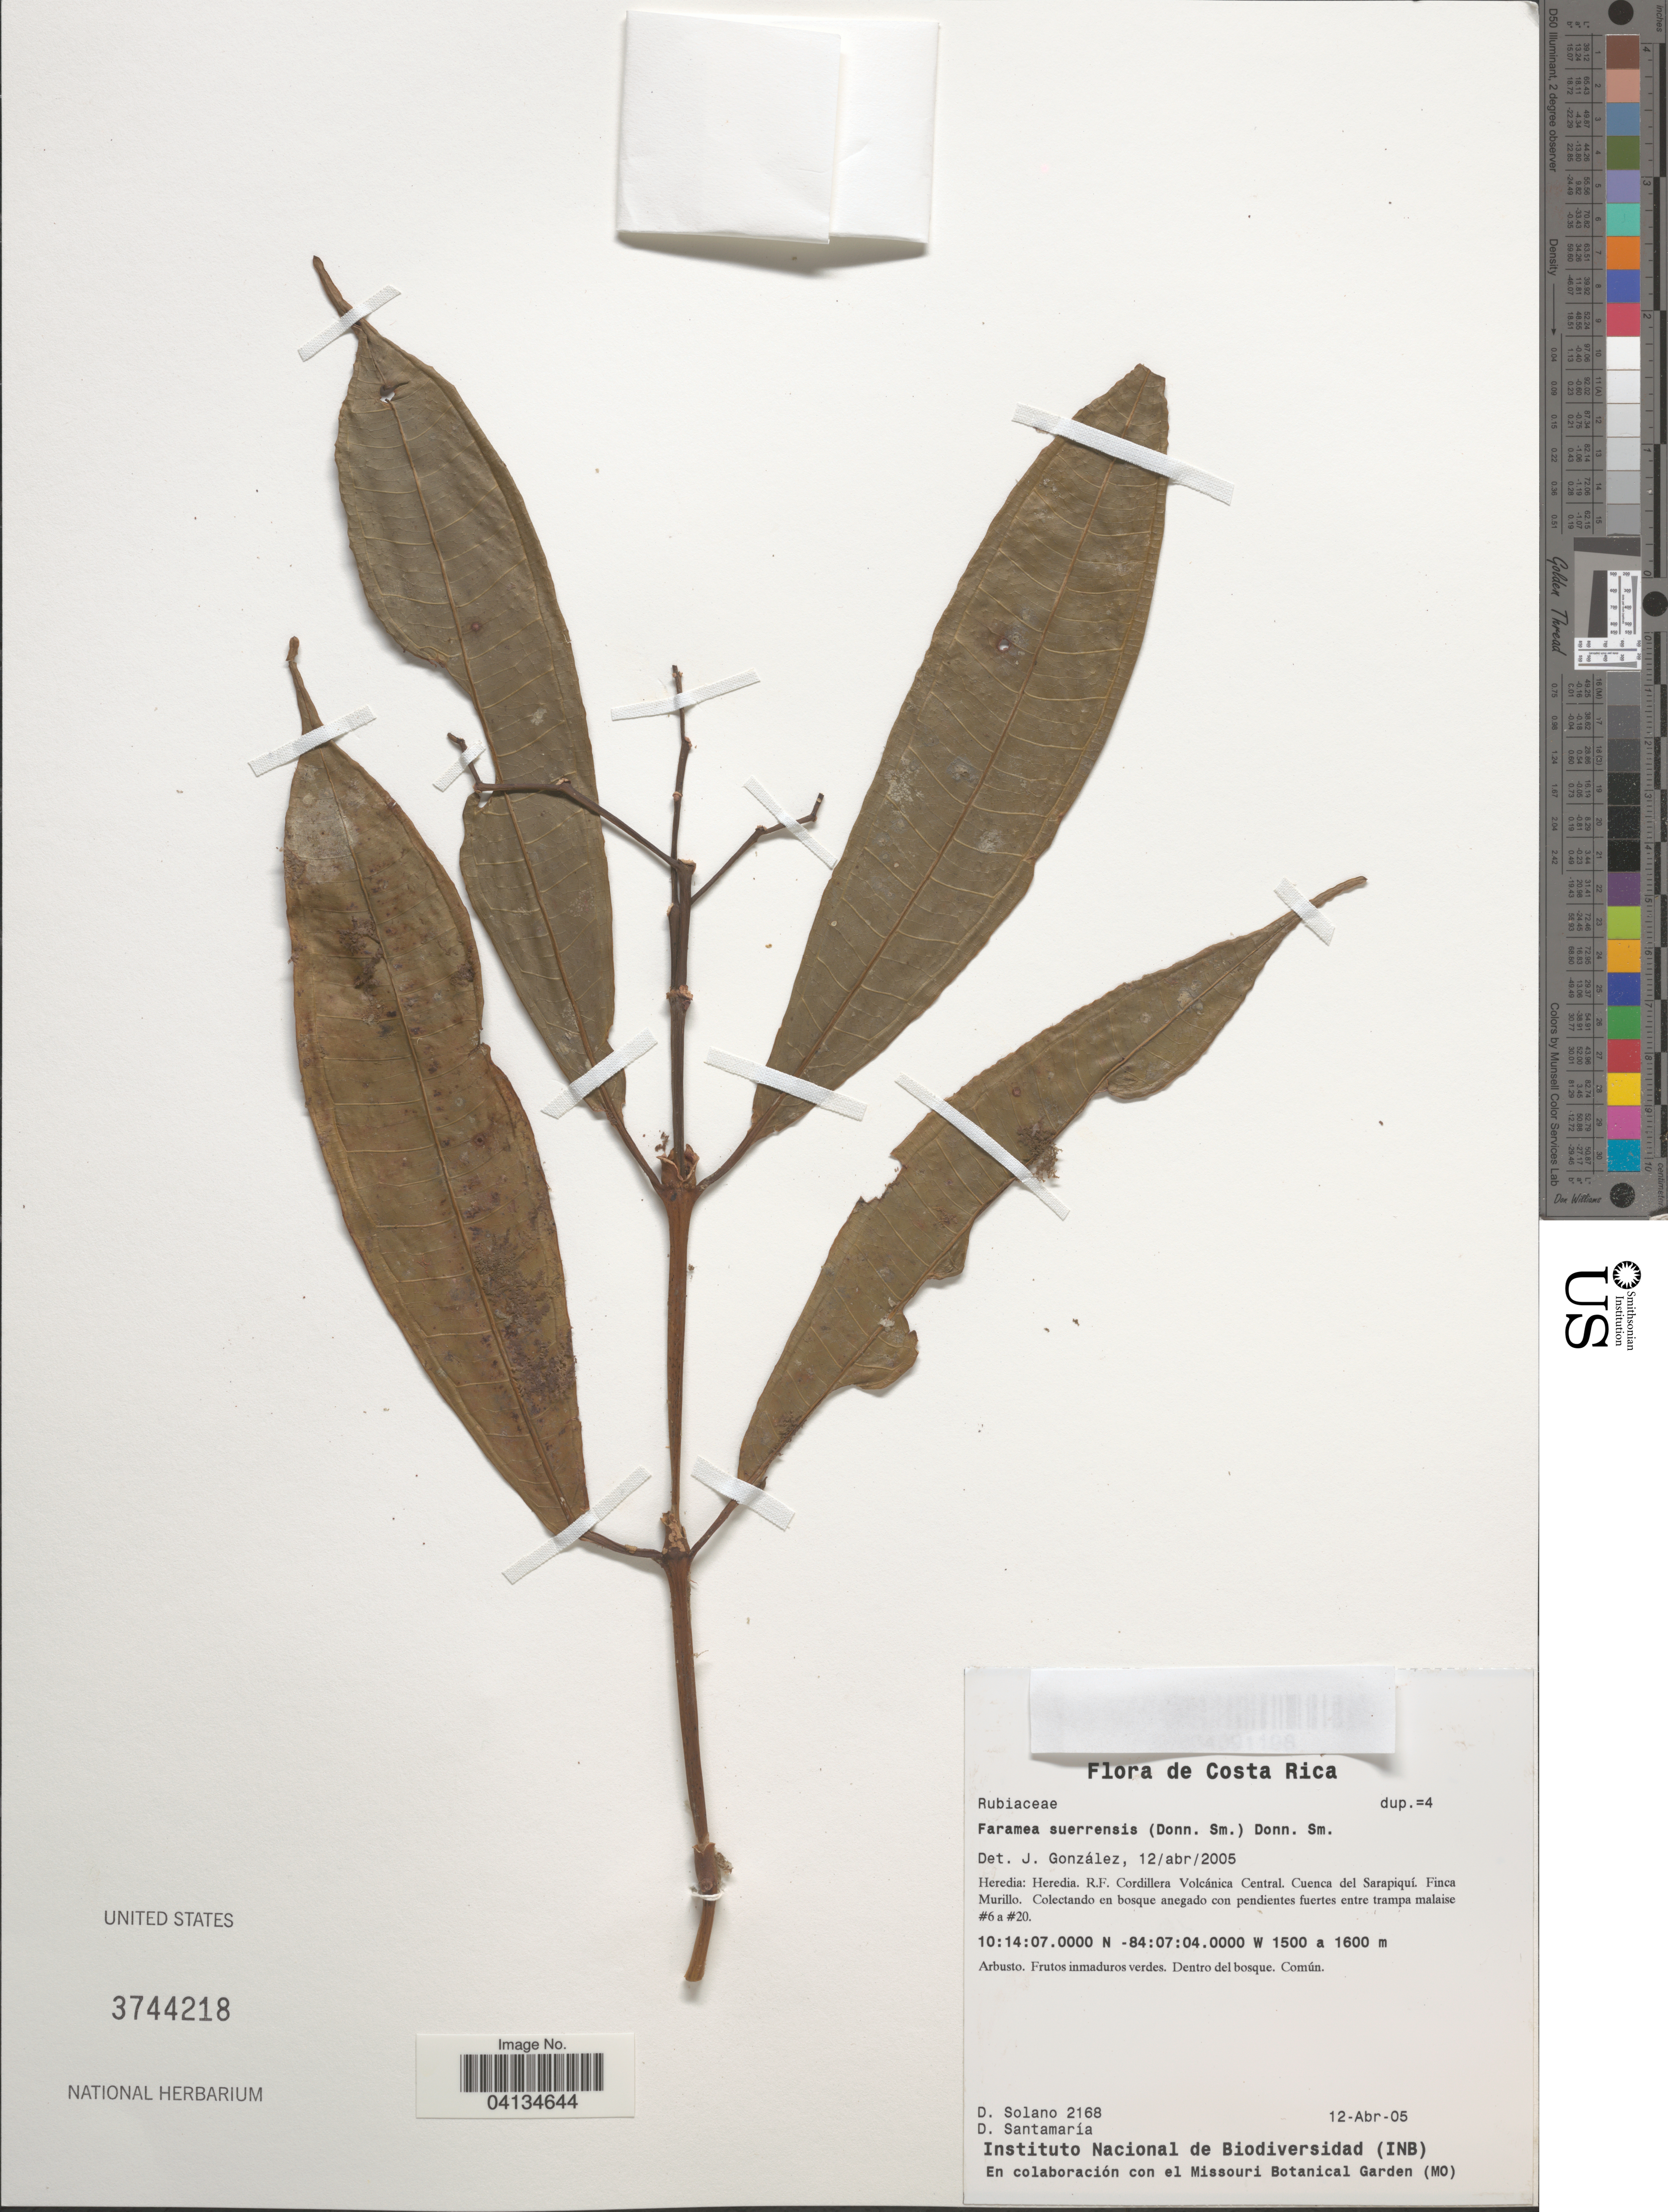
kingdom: Plantae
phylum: Tracheophyta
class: Magnoliopsida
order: Gentianales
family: Rubiaceae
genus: Faramea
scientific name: Faramea suerrensis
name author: (Donn. Sm.) Donn. Sm.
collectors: D. Solano & D. Santamaria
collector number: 2168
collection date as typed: Transcribed d/m/y: 12/4/5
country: Costa Rica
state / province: Heredia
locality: R.F. Cordillera Volcánica Central. Cuenca del Sarapiquí. Finca Murillo.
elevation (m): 1500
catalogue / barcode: US 3744218